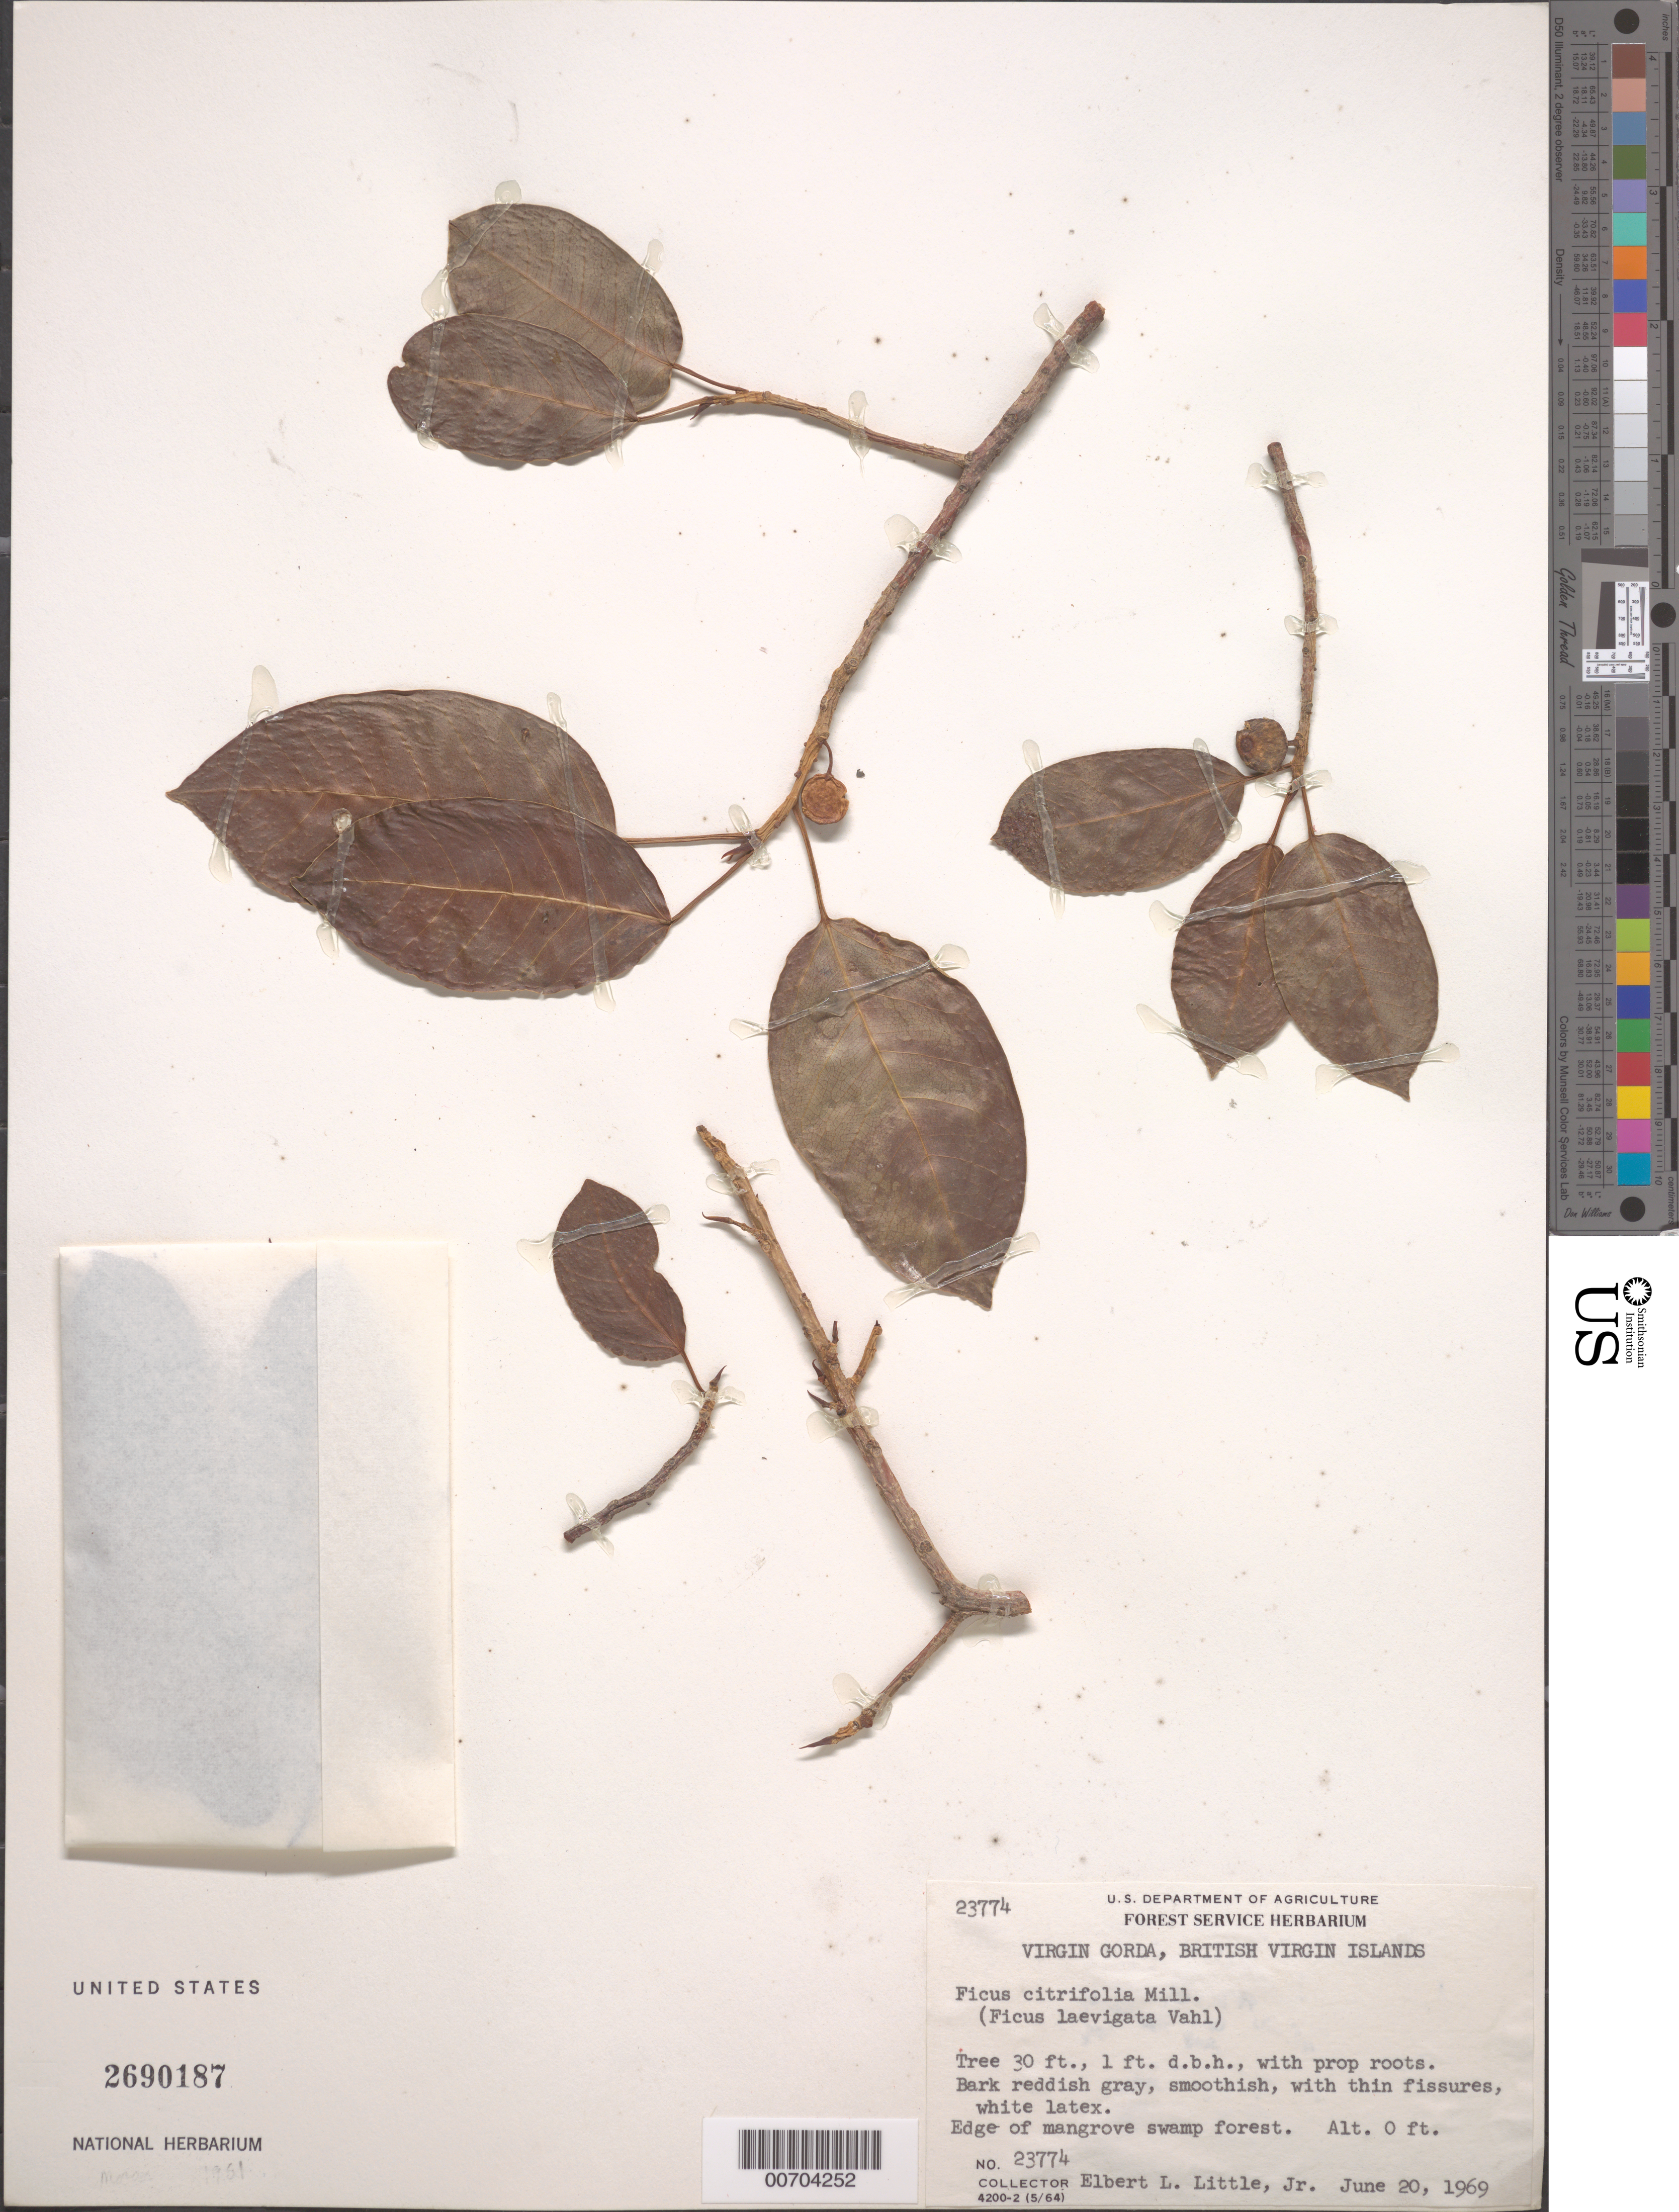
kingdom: Plantae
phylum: Tracheophyta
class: Magnoliopsida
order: Rosales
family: Moraceae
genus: Ficus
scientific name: Ficus citrifolia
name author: Mill.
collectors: E. L. Little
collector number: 23774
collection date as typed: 20 Jun 1969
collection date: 1969-06-20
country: British Virgin Islands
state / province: Virgin Gorda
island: Virgin Gorda Island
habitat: Edge of mangrove swamp forest.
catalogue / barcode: US 2690187